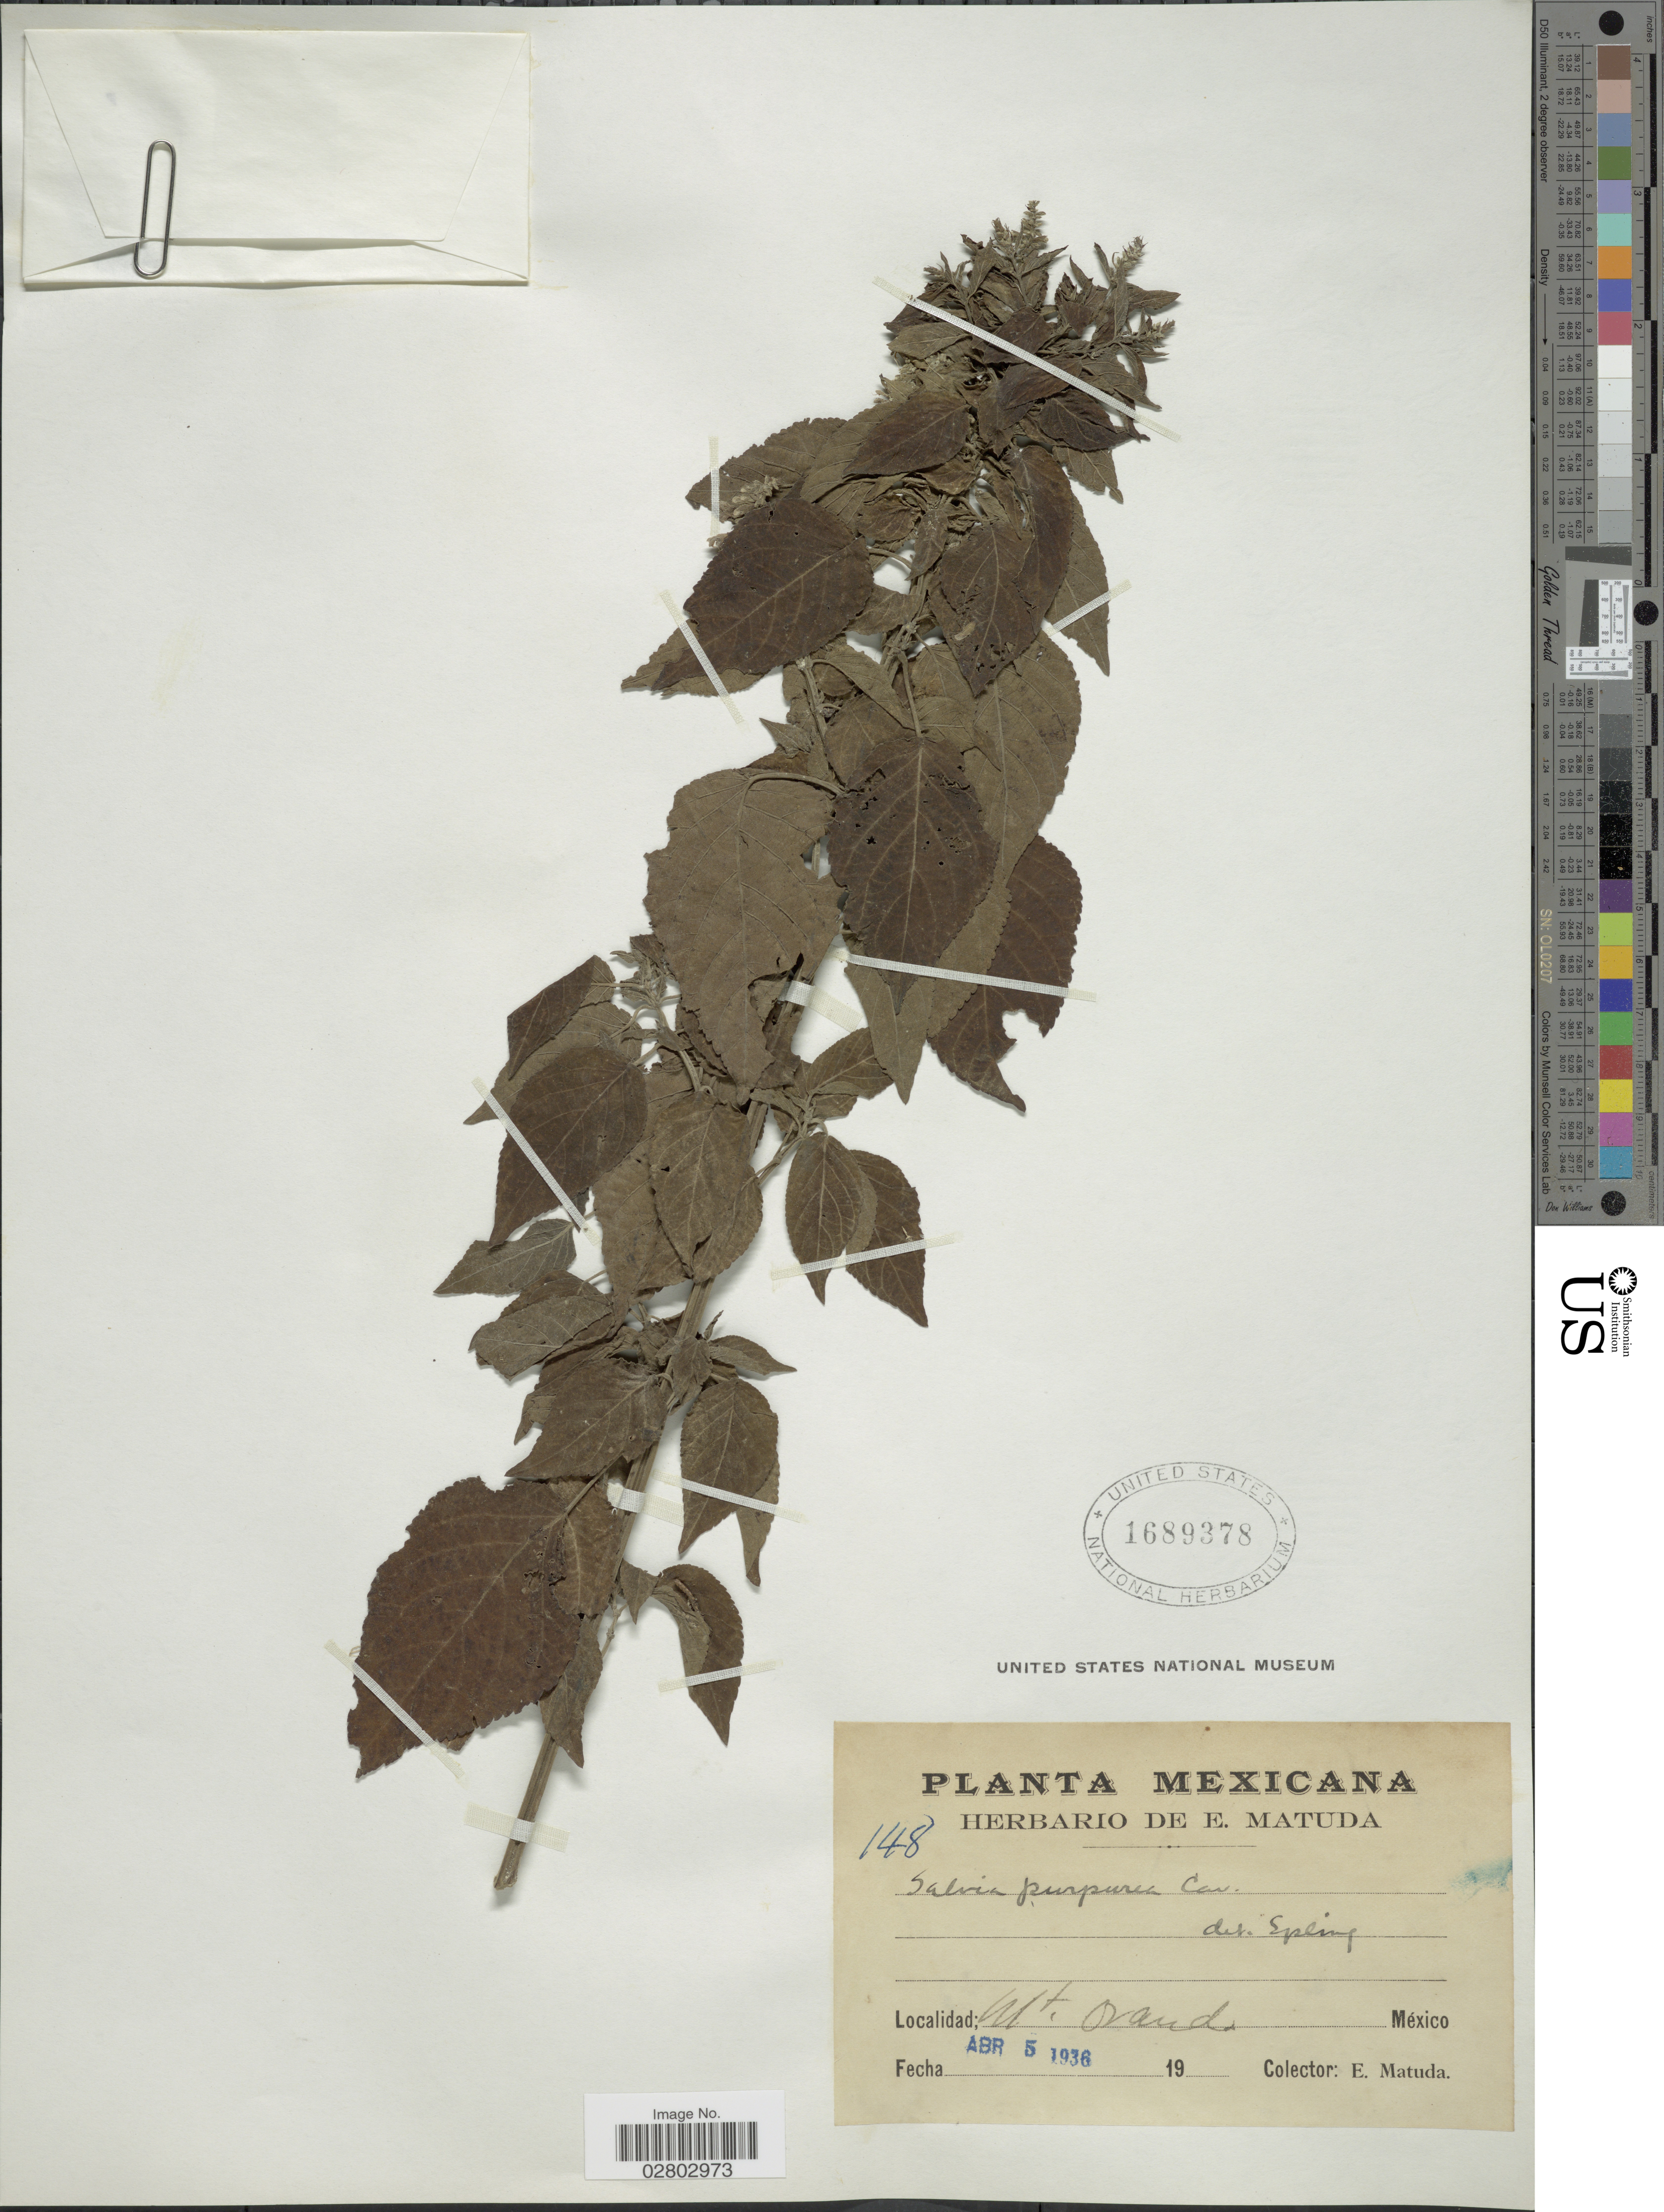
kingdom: Plantae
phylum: Tracheophyta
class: Magnoliopsida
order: Lamiales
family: Lamiaceae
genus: Salvia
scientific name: Salvia purpurea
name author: Cav.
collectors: E. Matuda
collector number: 148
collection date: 1936-04-05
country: Mexico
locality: Mt. Ovando, México.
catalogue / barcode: US 1689378